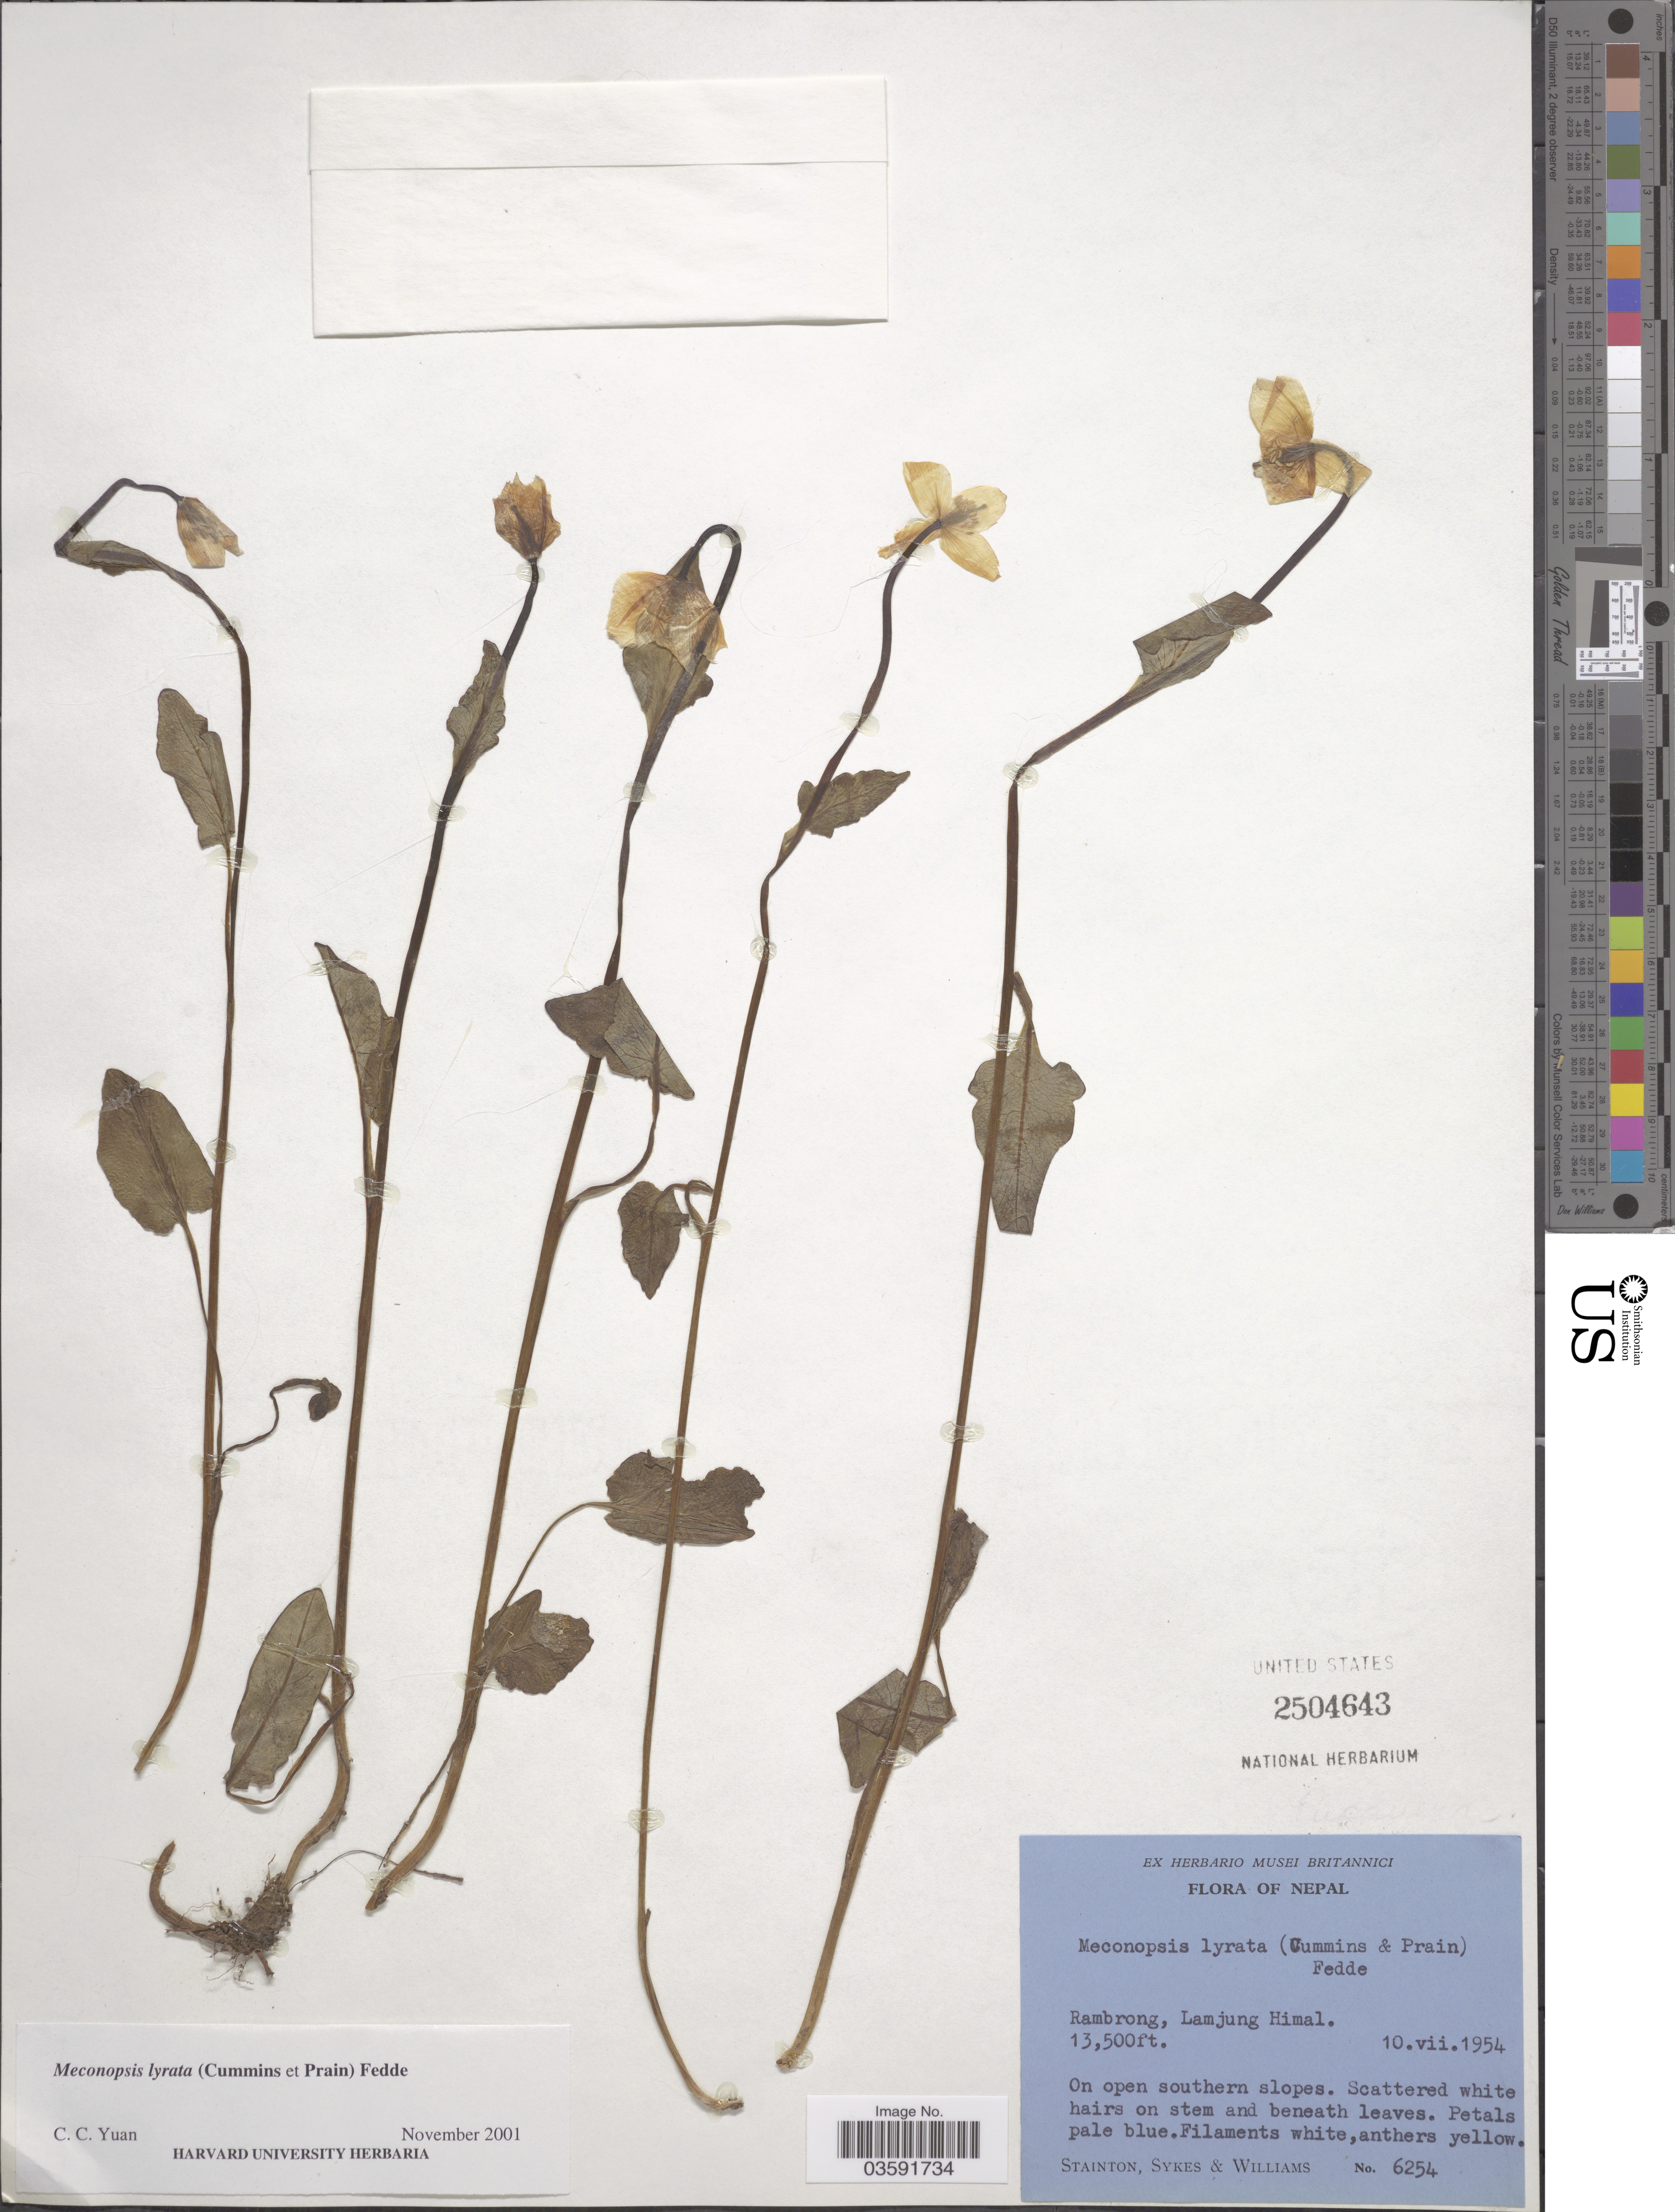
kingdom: Plantae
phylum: Tracheophyta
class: Magnoliopsida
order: Ranunculales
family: Papaveraceae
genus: Meconopsis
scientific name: Meconopsis lyrata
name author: Fedde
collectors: -. Stainton, Sykes, -- & -- Williams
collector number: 6254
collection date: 1954-07-10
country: Nepal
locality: Rambrong, Lamjung Himal. On open southern slopes.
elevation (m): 4115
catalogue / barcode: US 2504643